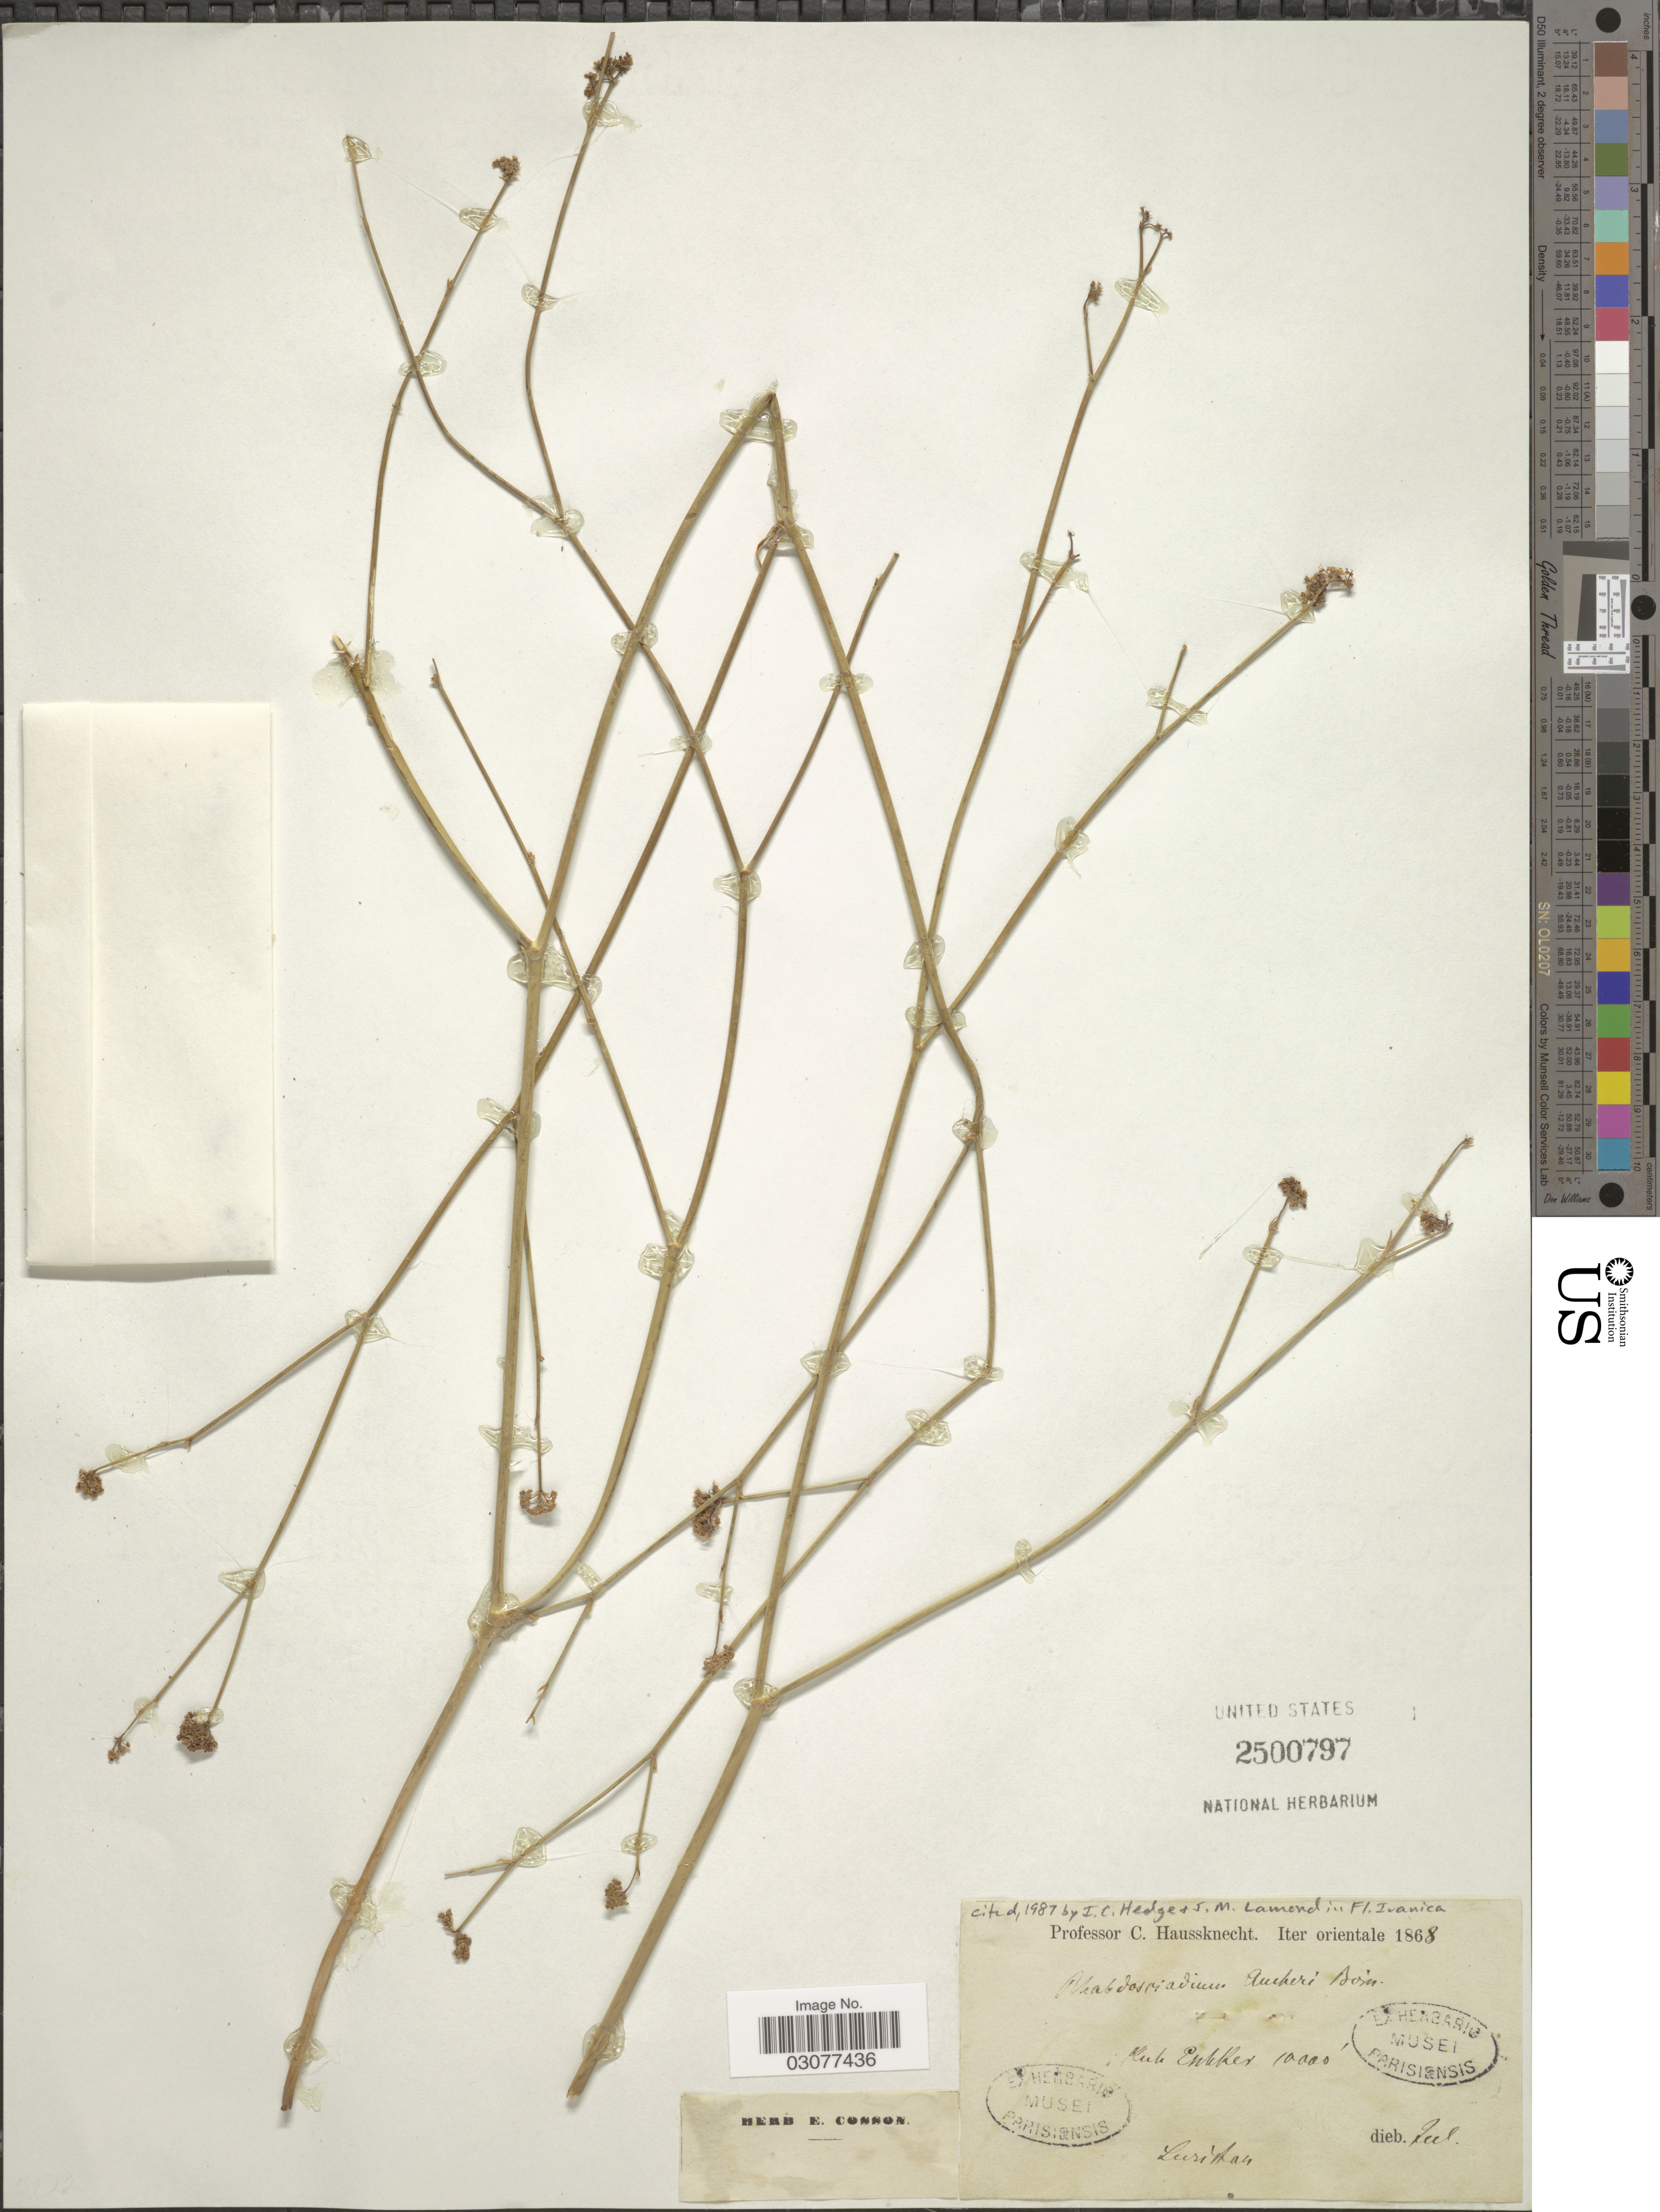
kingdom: Plantae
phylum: Tracheophyta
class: Magnoliopsida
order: Apiales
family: Apiaceae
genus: Rhabdosciadium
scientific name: Rhabdosciadium aucheri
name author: Boiss.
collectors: C. Haussknecht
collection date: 1868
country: Iran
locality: Iter orientale, Kub Enkker, Luristan.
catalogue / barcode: US 2500797